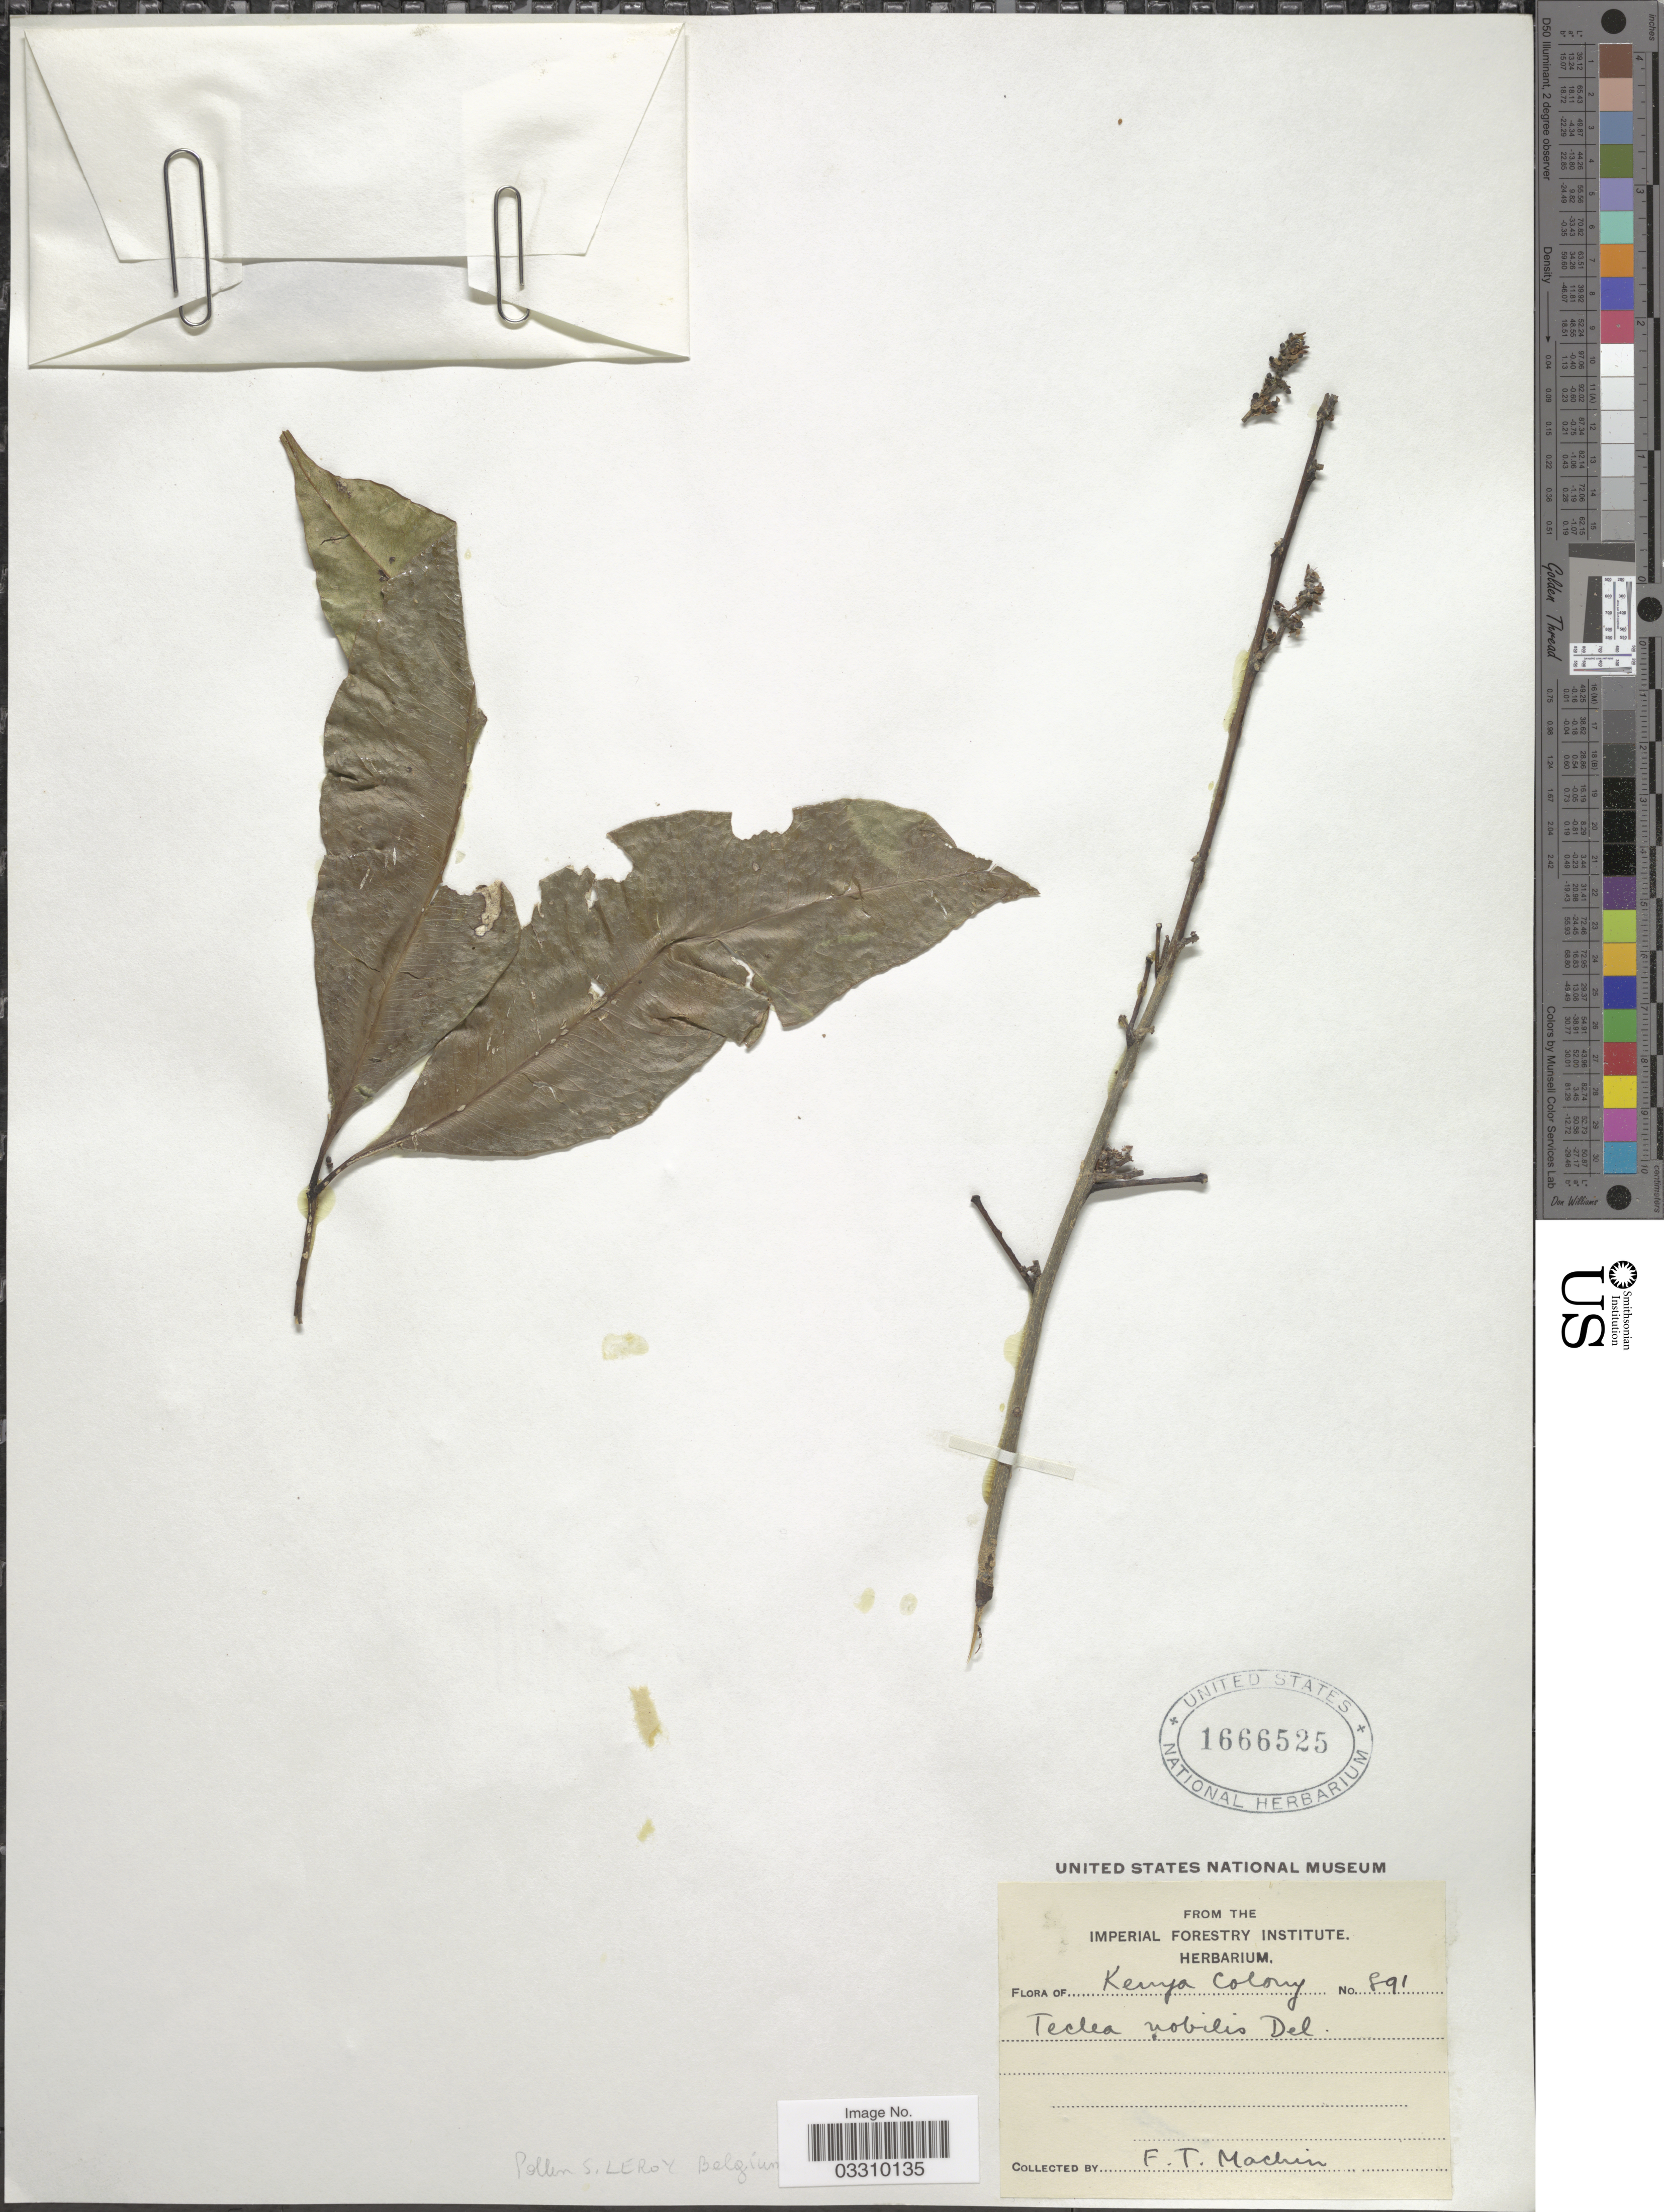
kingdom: Plantae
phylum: Tracheophyta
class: Magnoliopsida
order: Sapindales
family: Rutaceae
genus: Vepris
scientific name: Vepris nobilis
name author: (Delile) Mziray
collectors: F. Machin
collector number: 891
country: Kenya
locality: Kenya Colony.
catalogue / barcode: US 1666525